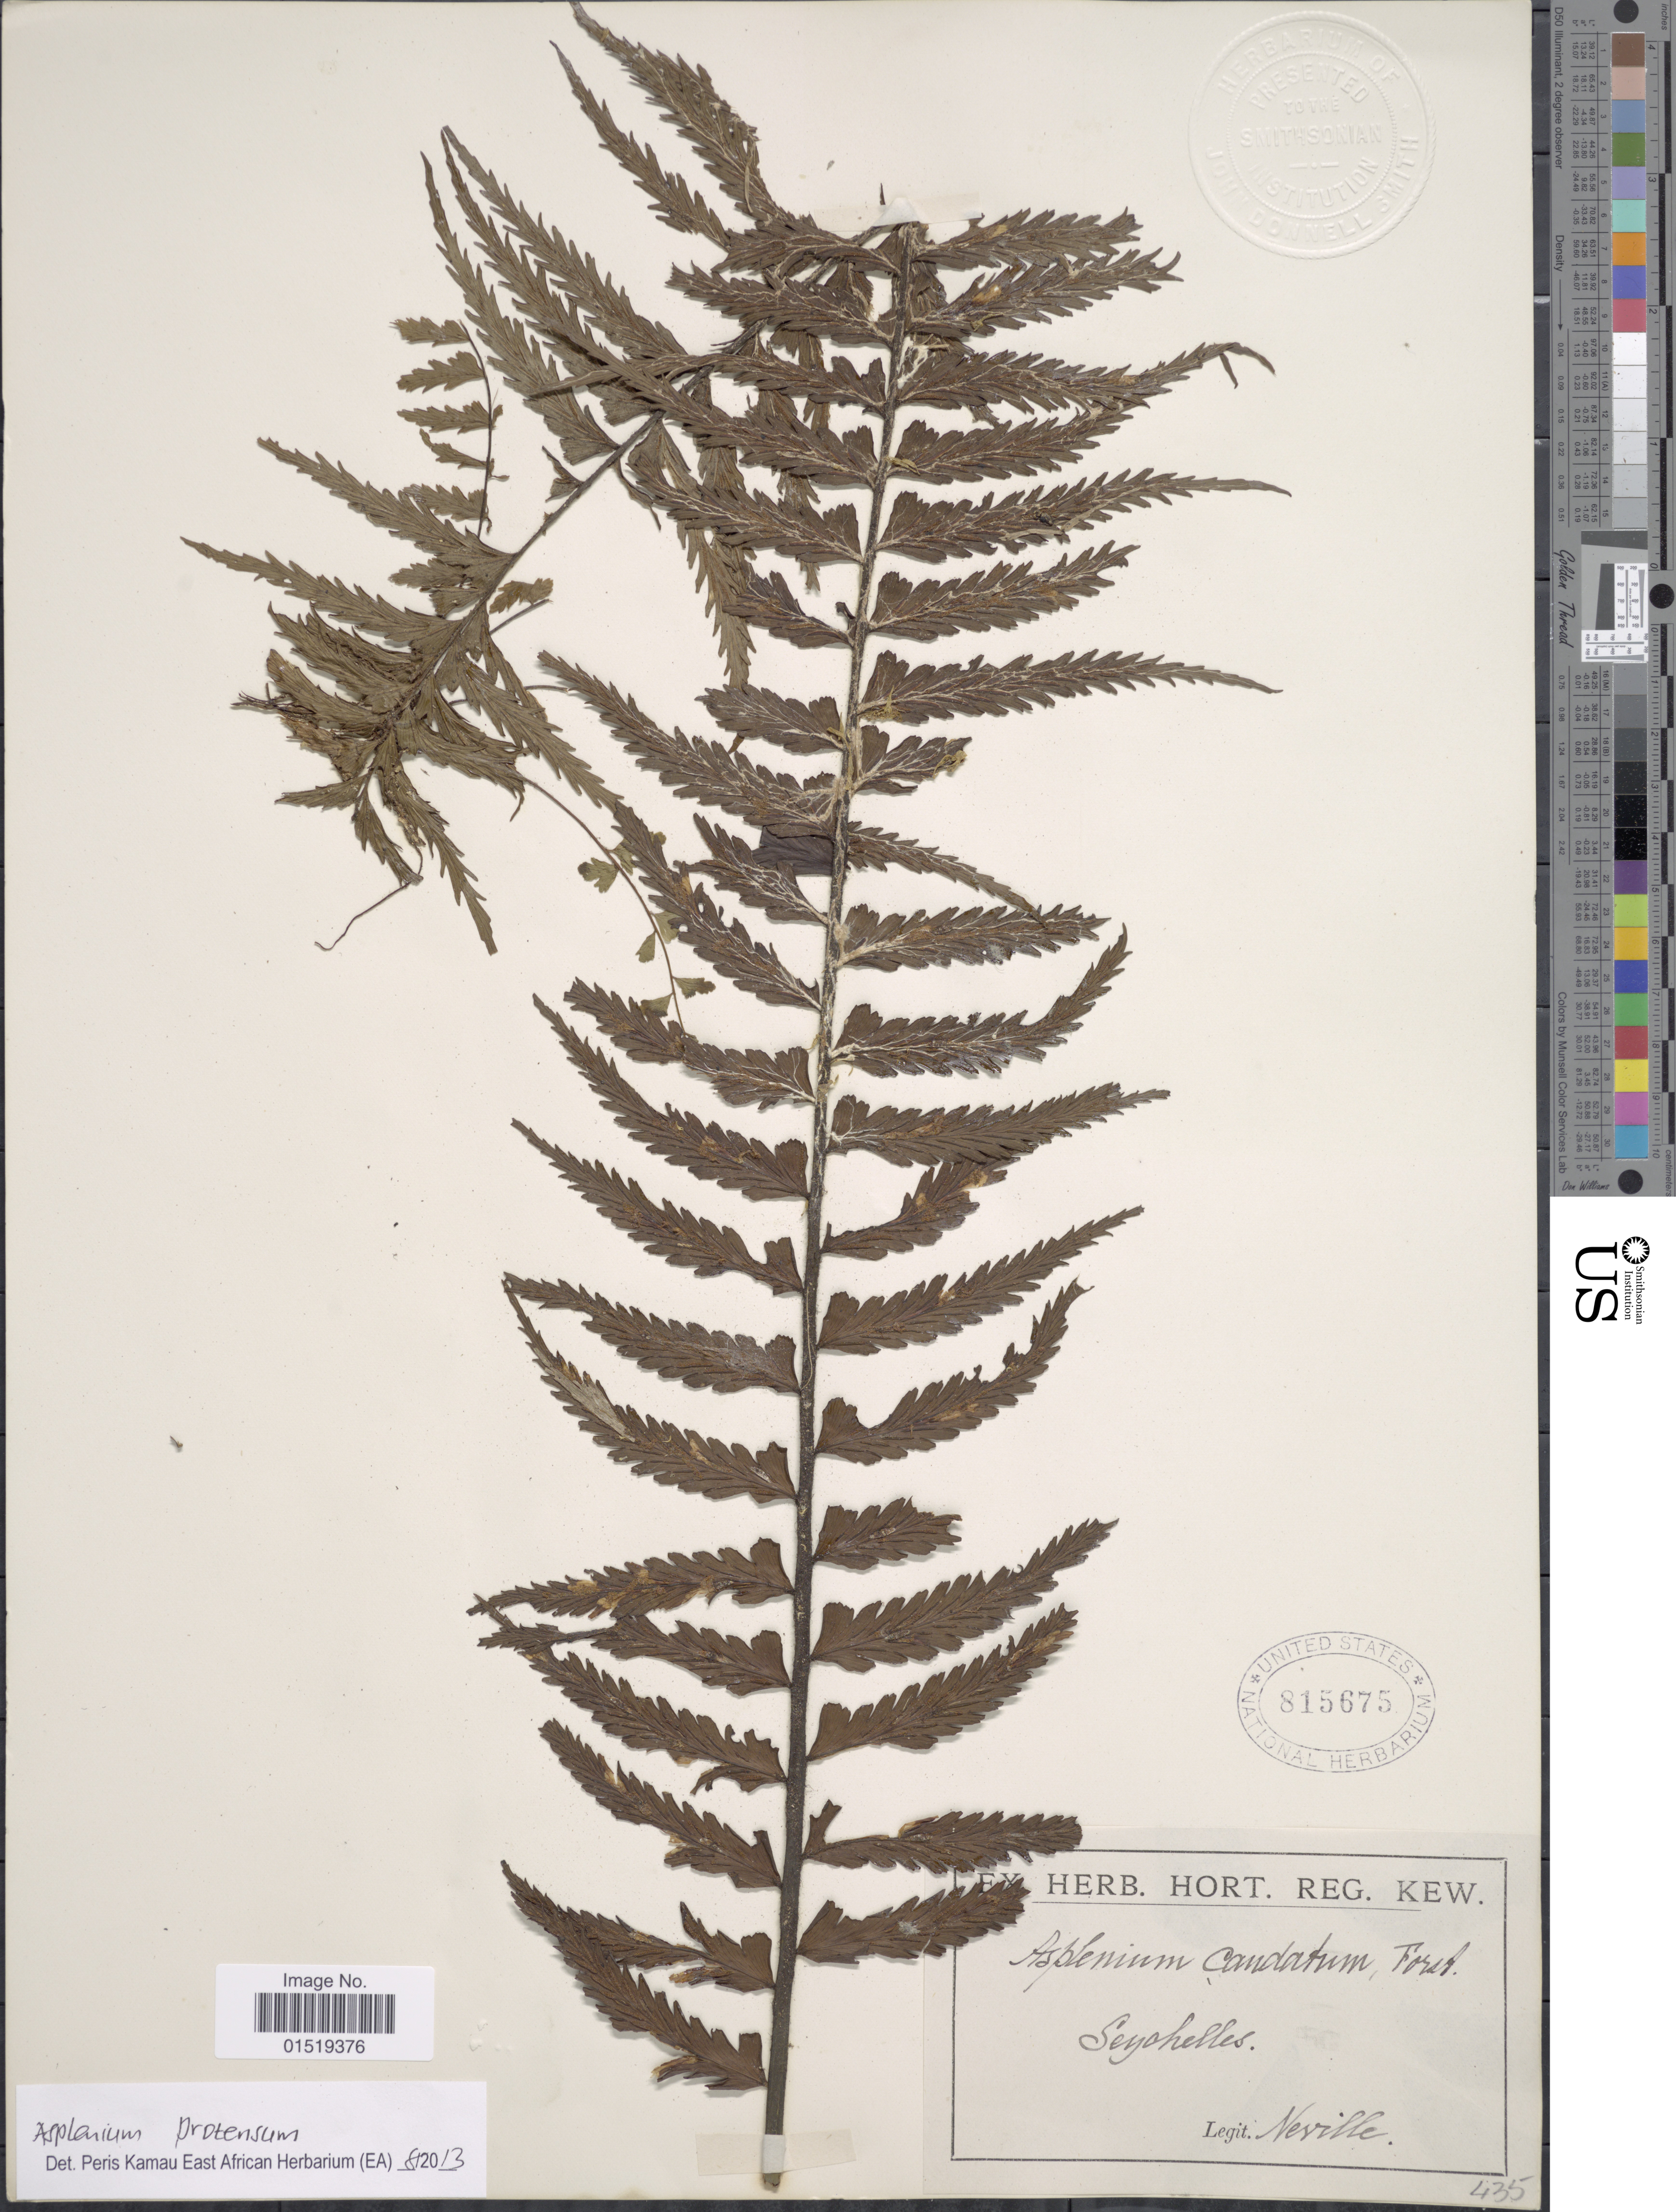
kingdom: Plantae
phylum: Tracheophyta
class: Polypodiopsida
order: Polypodiales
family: Aspleniaceae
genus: Asplenium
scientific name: Asplenium protensum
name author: Schrad.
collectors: Neville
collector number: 435?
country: Seychelles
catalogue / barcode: US 815675